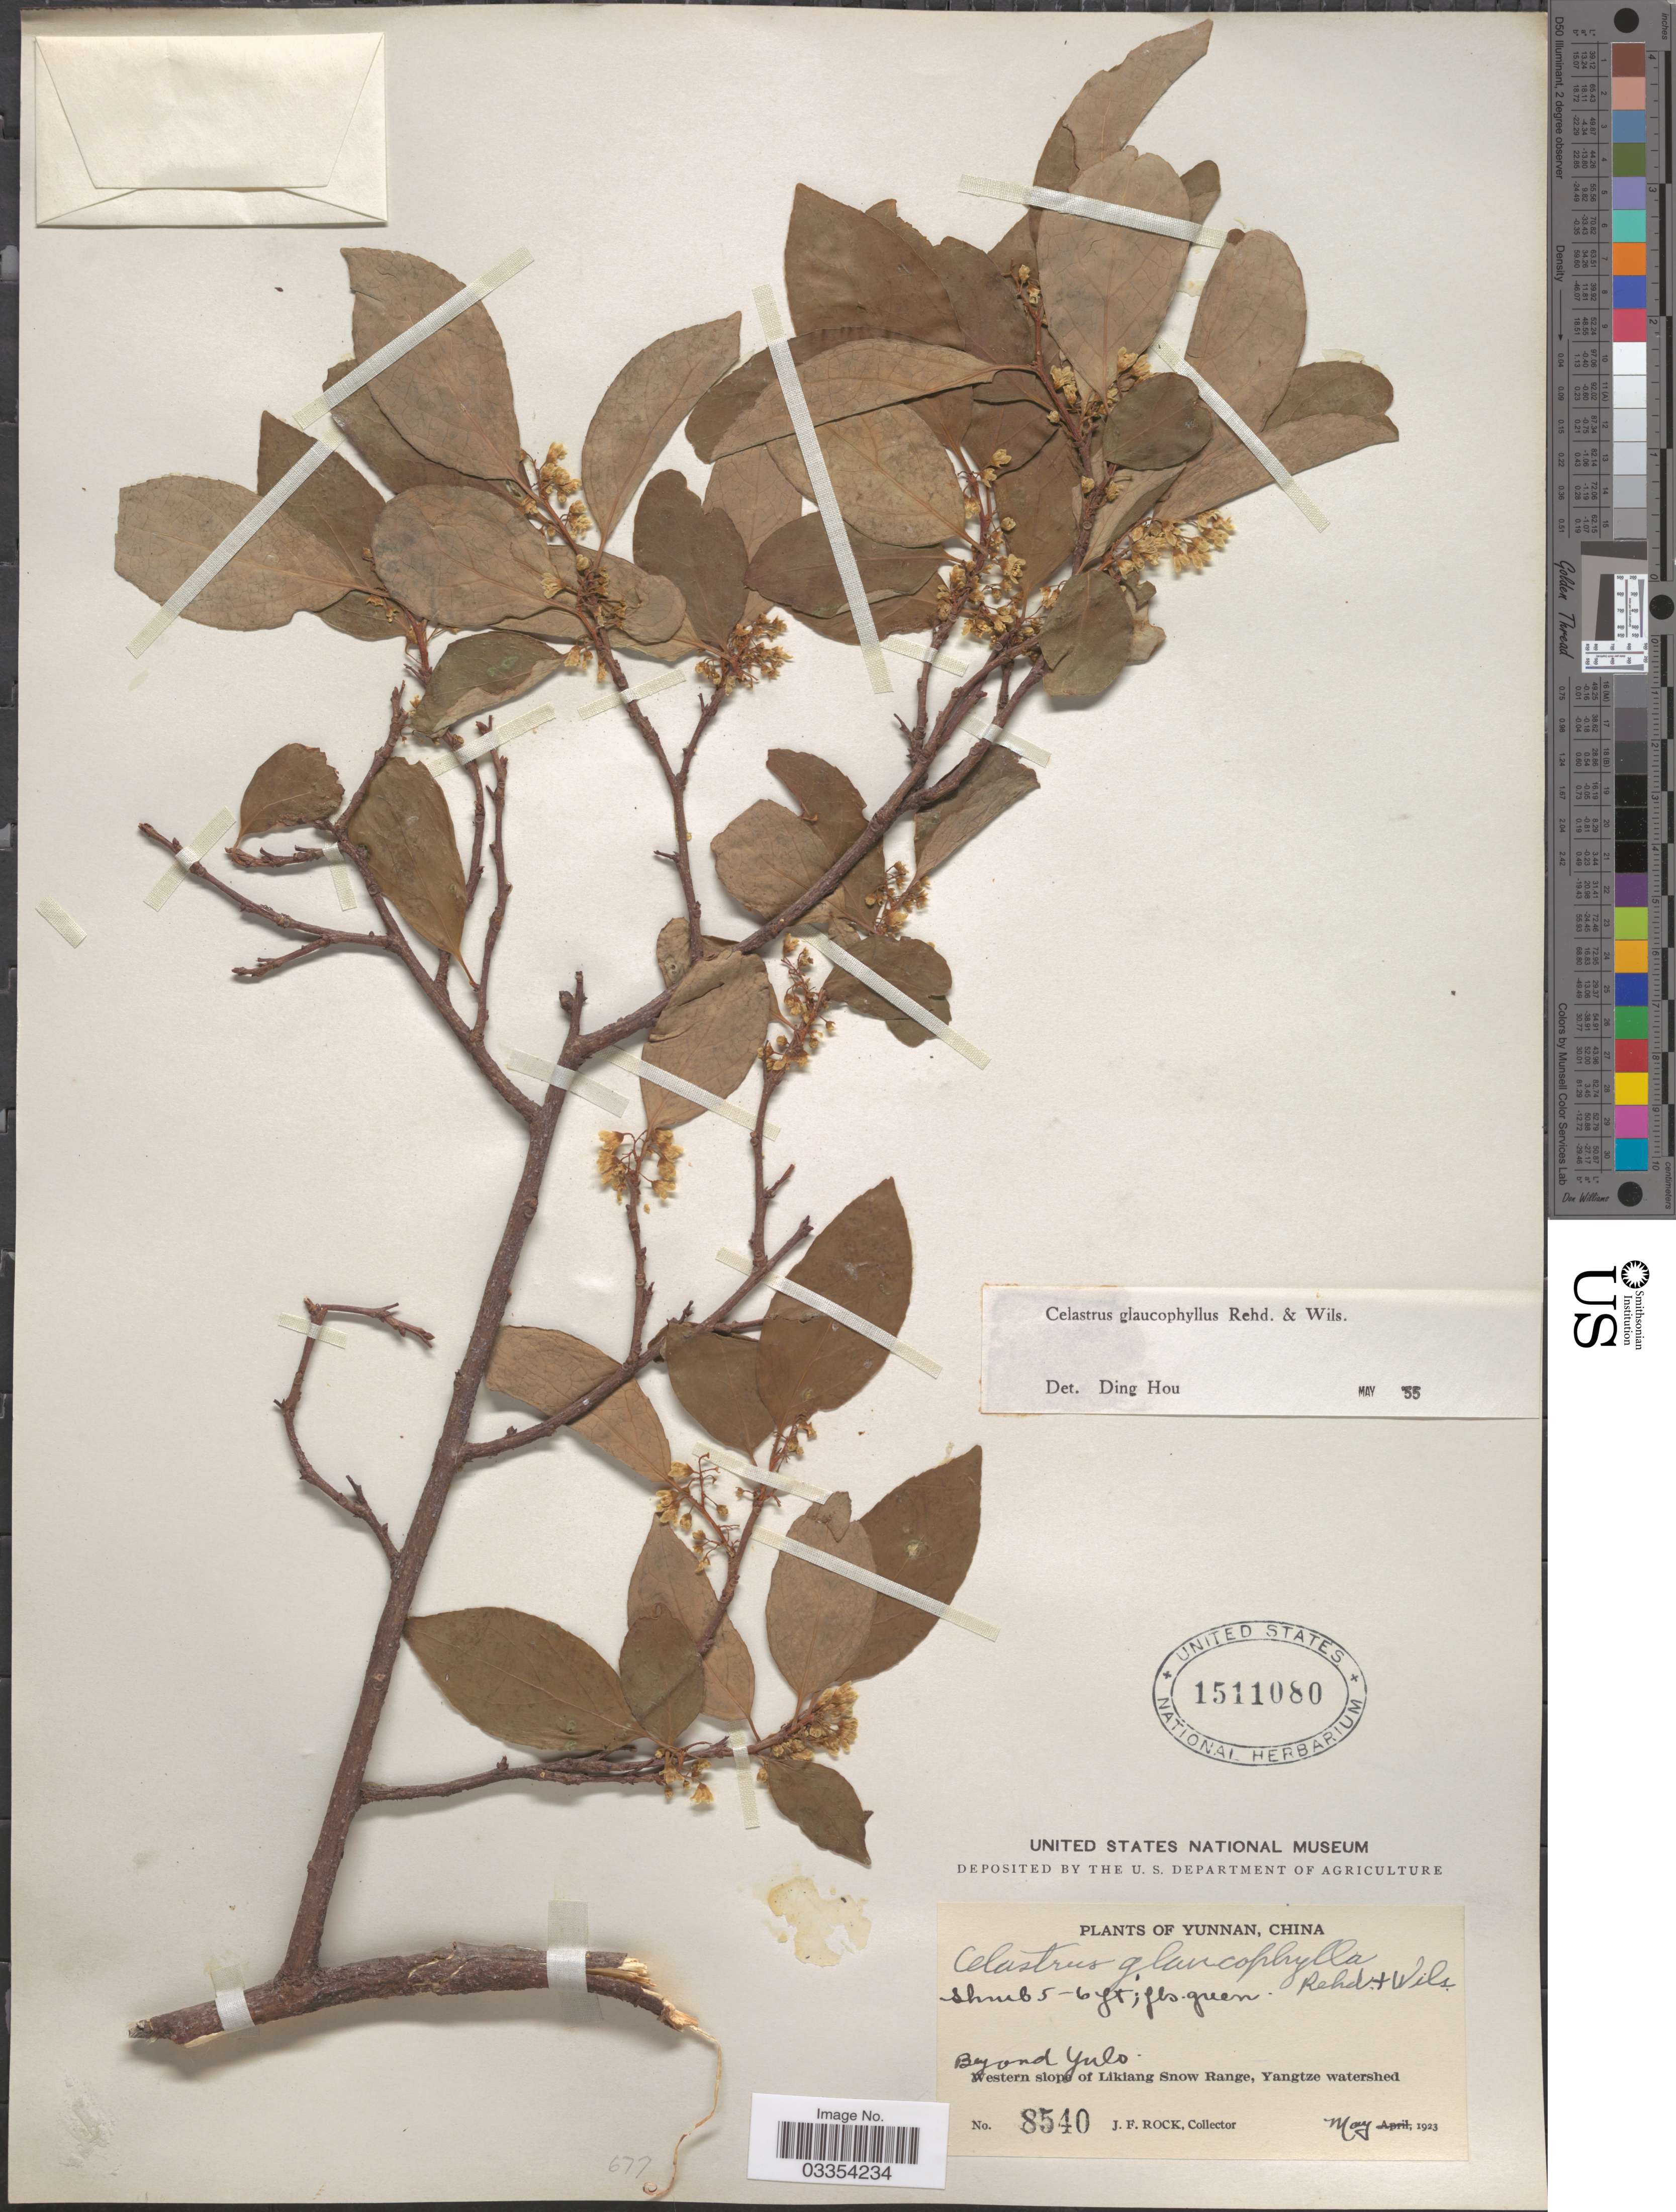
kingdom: Plantae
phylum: Tracheophyta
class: Magnoliopsida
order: Celastrales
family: Celastraceae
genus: Celastrus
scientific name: Celastrus glaucophyllus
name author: Rehder & E.H. Wilson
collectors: J. Rock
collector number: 8540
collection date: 1923-05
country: China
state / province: Yunnan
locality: Beyond Yulo. Western slope of Likiang Snow Range, Yangtze watershed.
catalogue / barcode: US 1511080